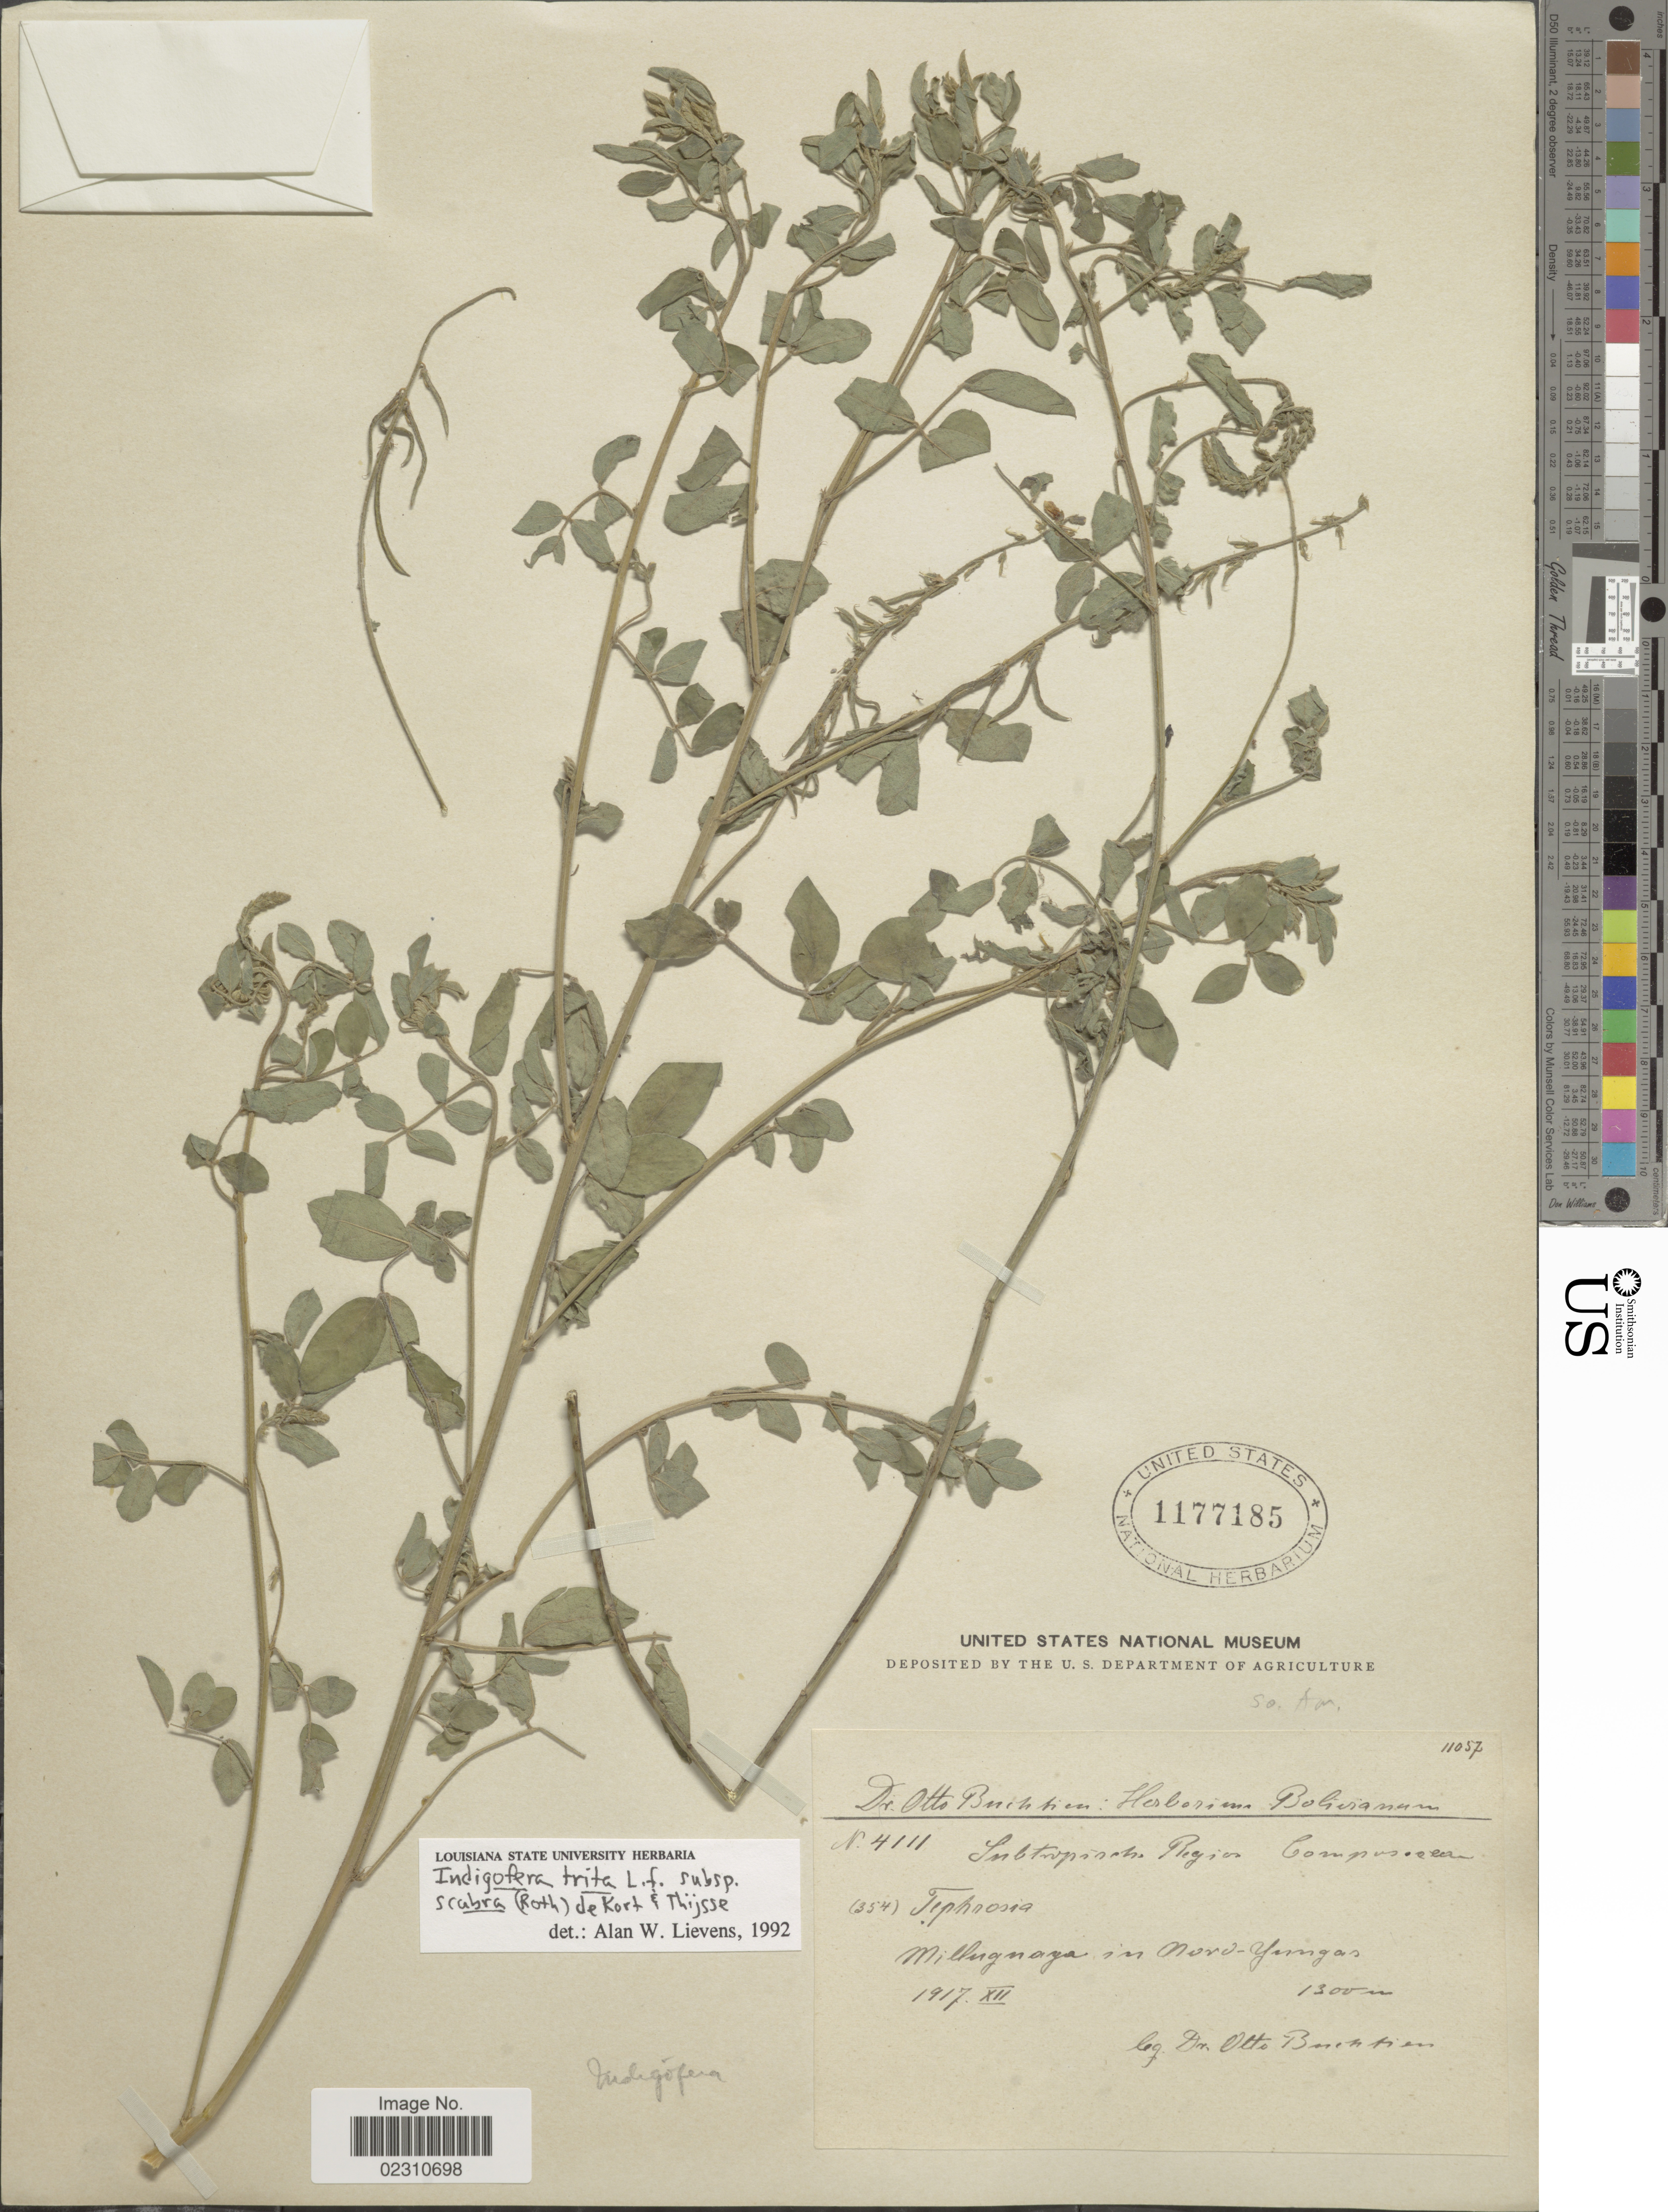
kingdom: Plantae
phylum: Tracheophyta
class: Magnoliopsida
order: Fabales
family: Fabaceae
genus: Indigofera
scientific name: Indigofera trita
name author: L. f.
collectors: O. Buchtien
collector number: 4111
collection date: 1917-12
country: Bolivia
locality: Millugnaga in Nord-Yungas.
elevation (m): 1300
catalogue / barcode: US 1177185